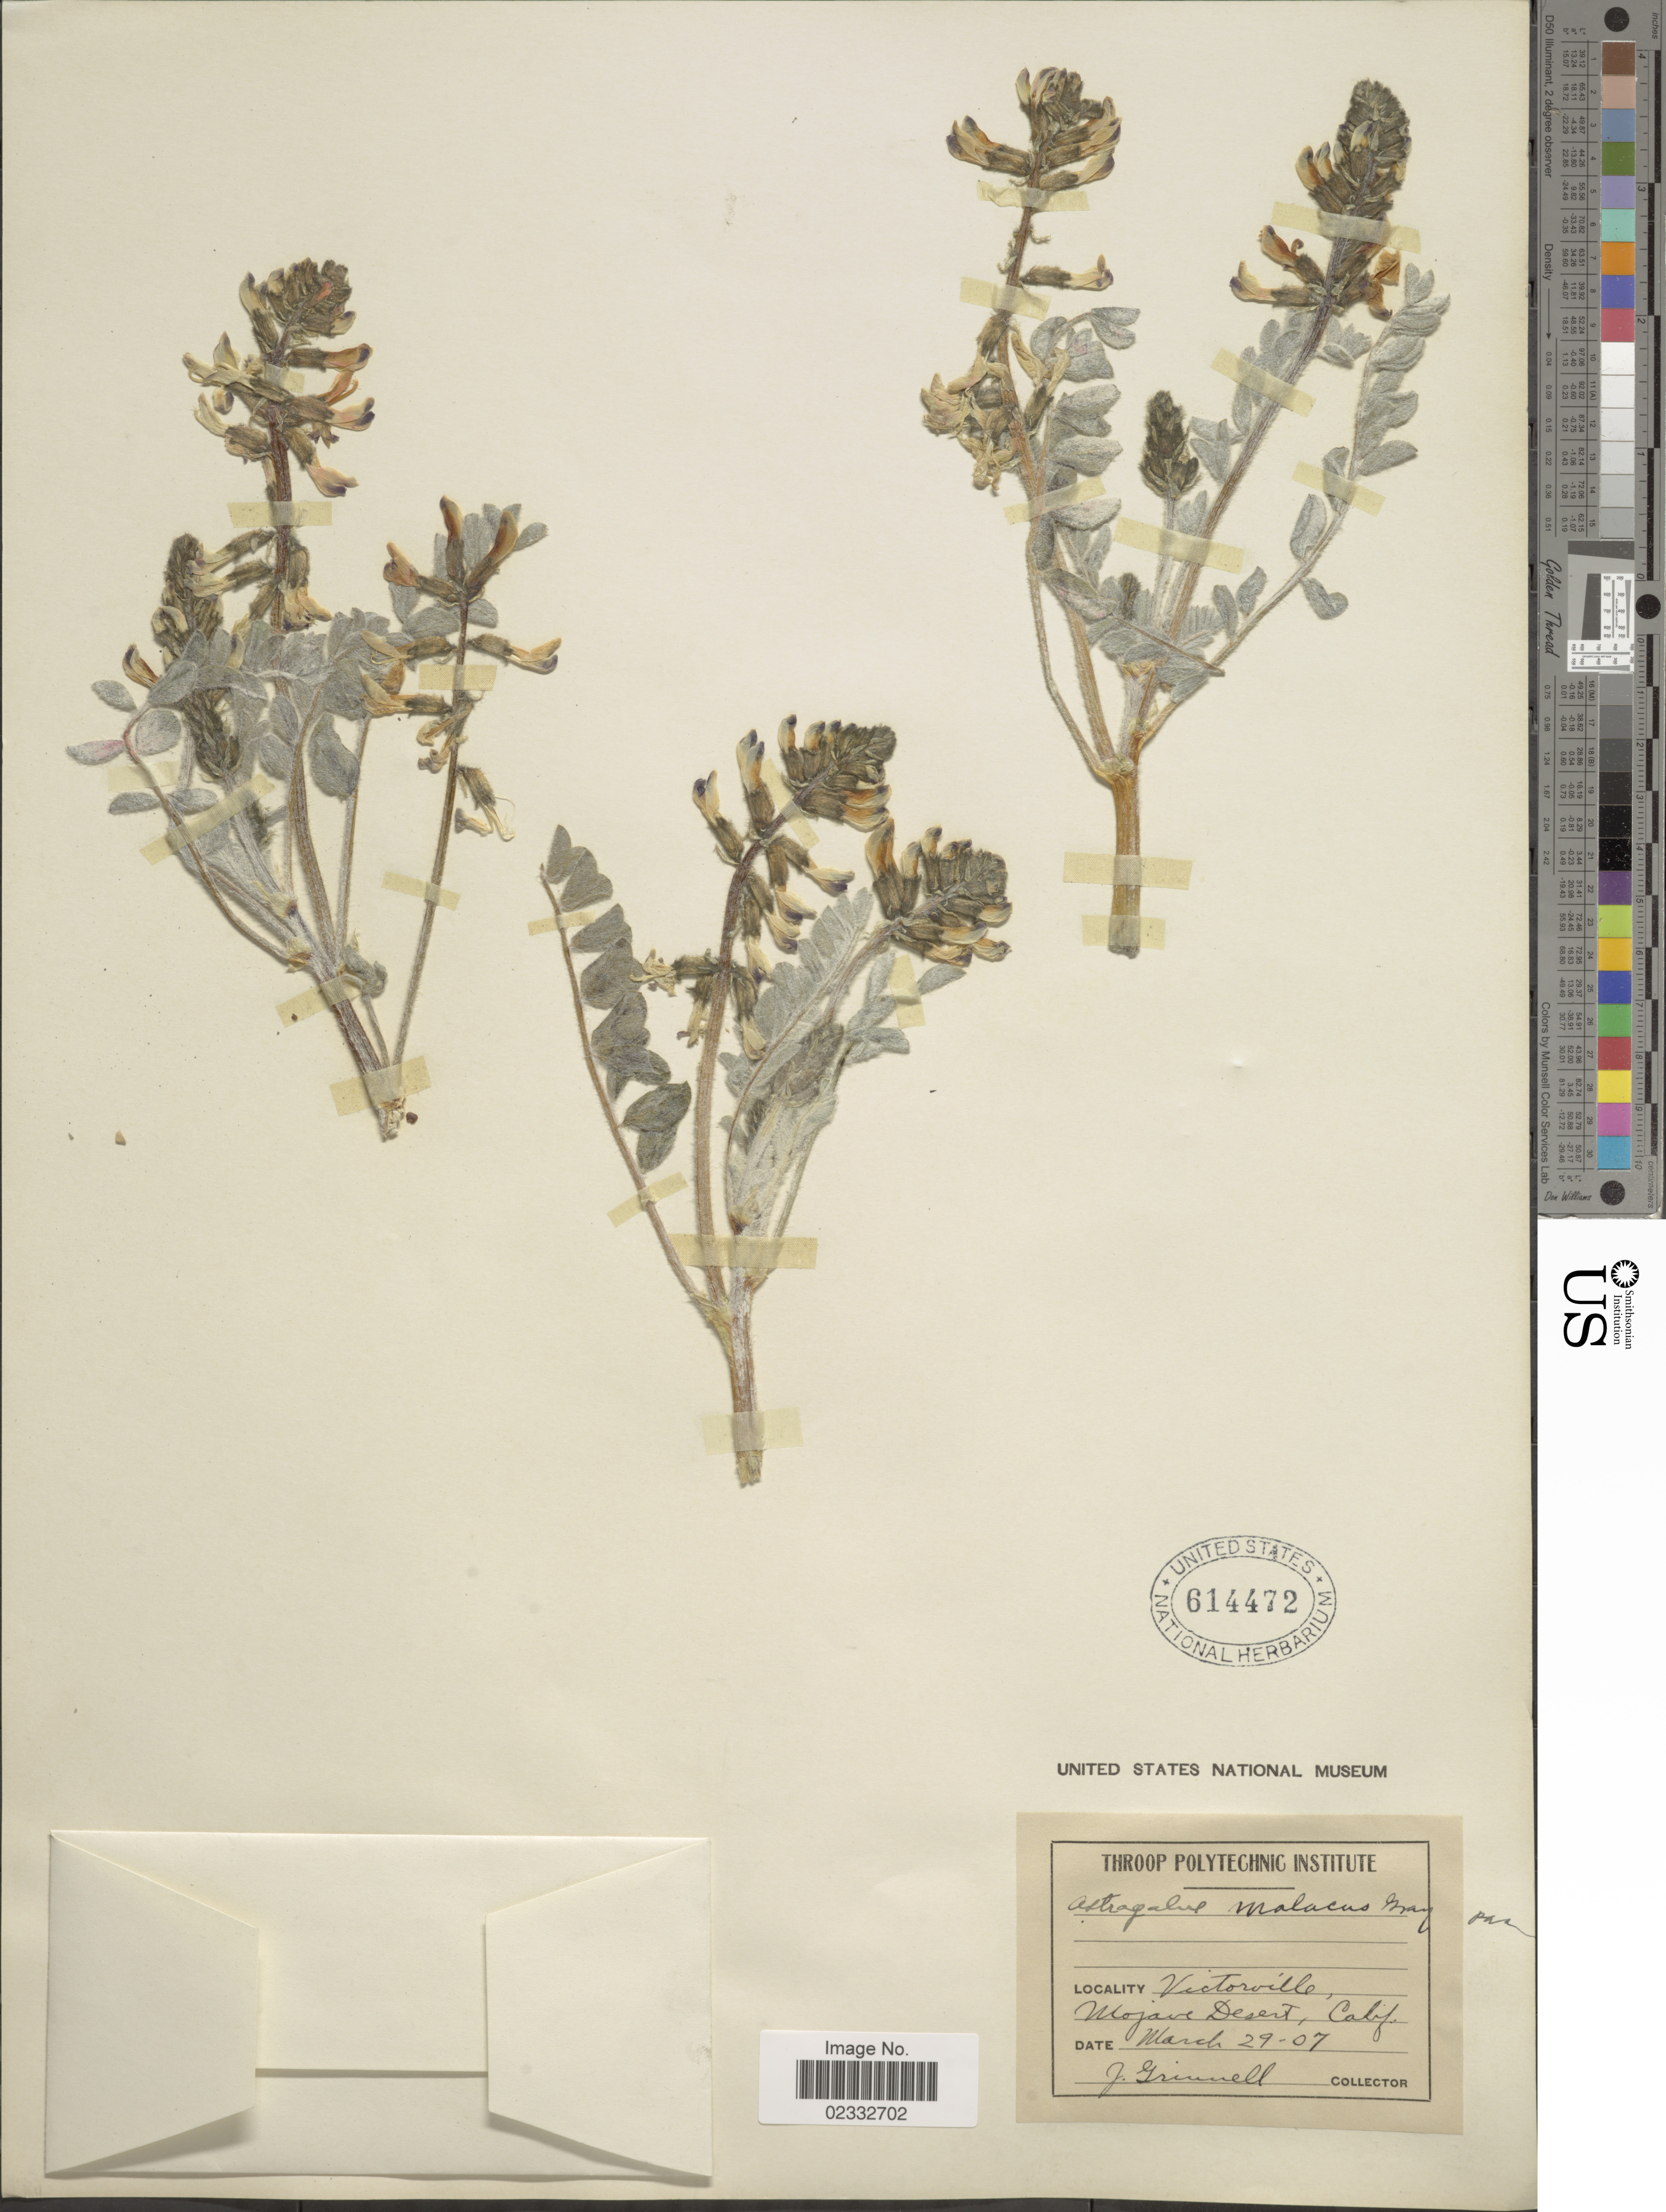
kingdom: Plantae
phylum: Tracheophyta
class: Magnoliopsida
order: Fabales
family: Fabaceae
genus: Astragalus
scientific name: Astragalus malacus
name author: A. Gray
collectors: J. Grinnell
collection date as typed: Transcribed d/m/y: 29/3/7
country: United States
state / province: California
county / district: San Barnadino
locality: Victorville, Mojave Desert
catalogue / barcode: US 614472